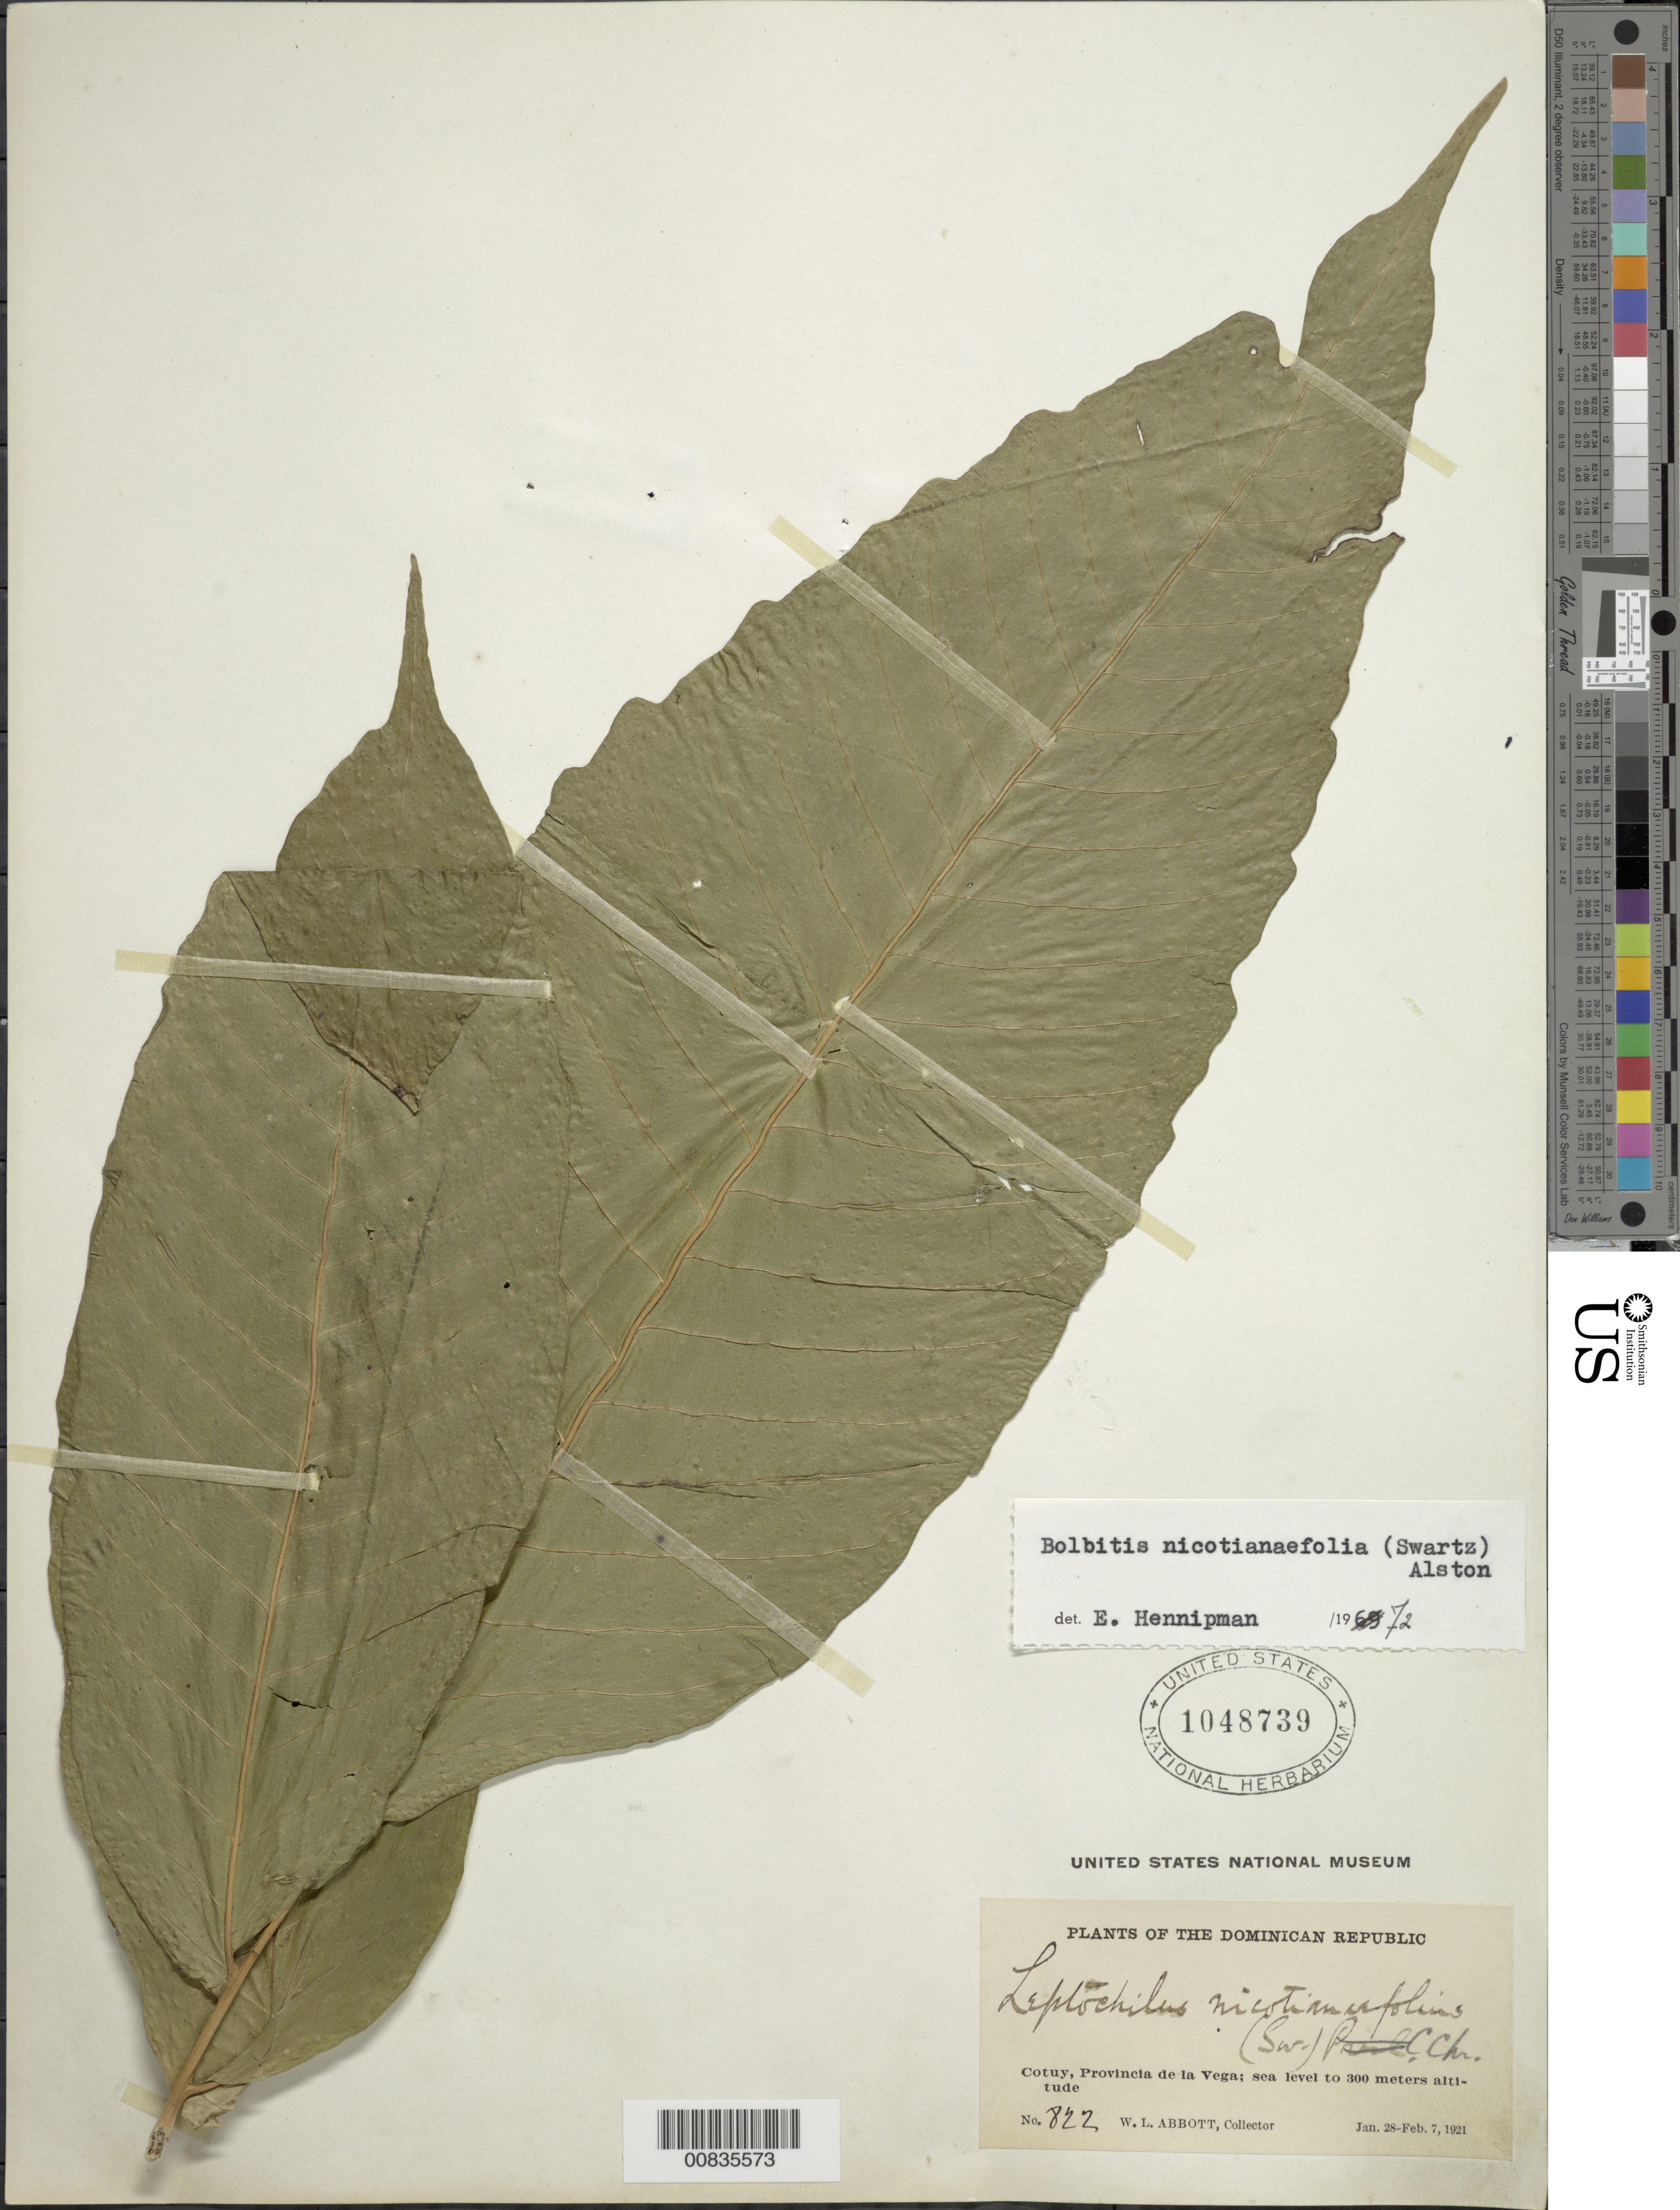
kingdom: Plantae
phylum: Tracheophyta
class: Polypodiopsida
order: Polypodiales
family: Dryopteridaceae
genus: Mickelia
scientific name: Mickelia nicotianifolia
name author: (Sw.) R.C. Moran et al.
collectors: W. L. Abbott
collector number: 822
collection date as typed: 28 Jan 1921 to 07 Feb 1921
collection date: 1921-01-28/1921-02-07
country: Dominican Republic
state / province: La Vega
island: Hispaniola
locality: Cotuy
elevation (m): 0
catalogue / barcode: US 1048739